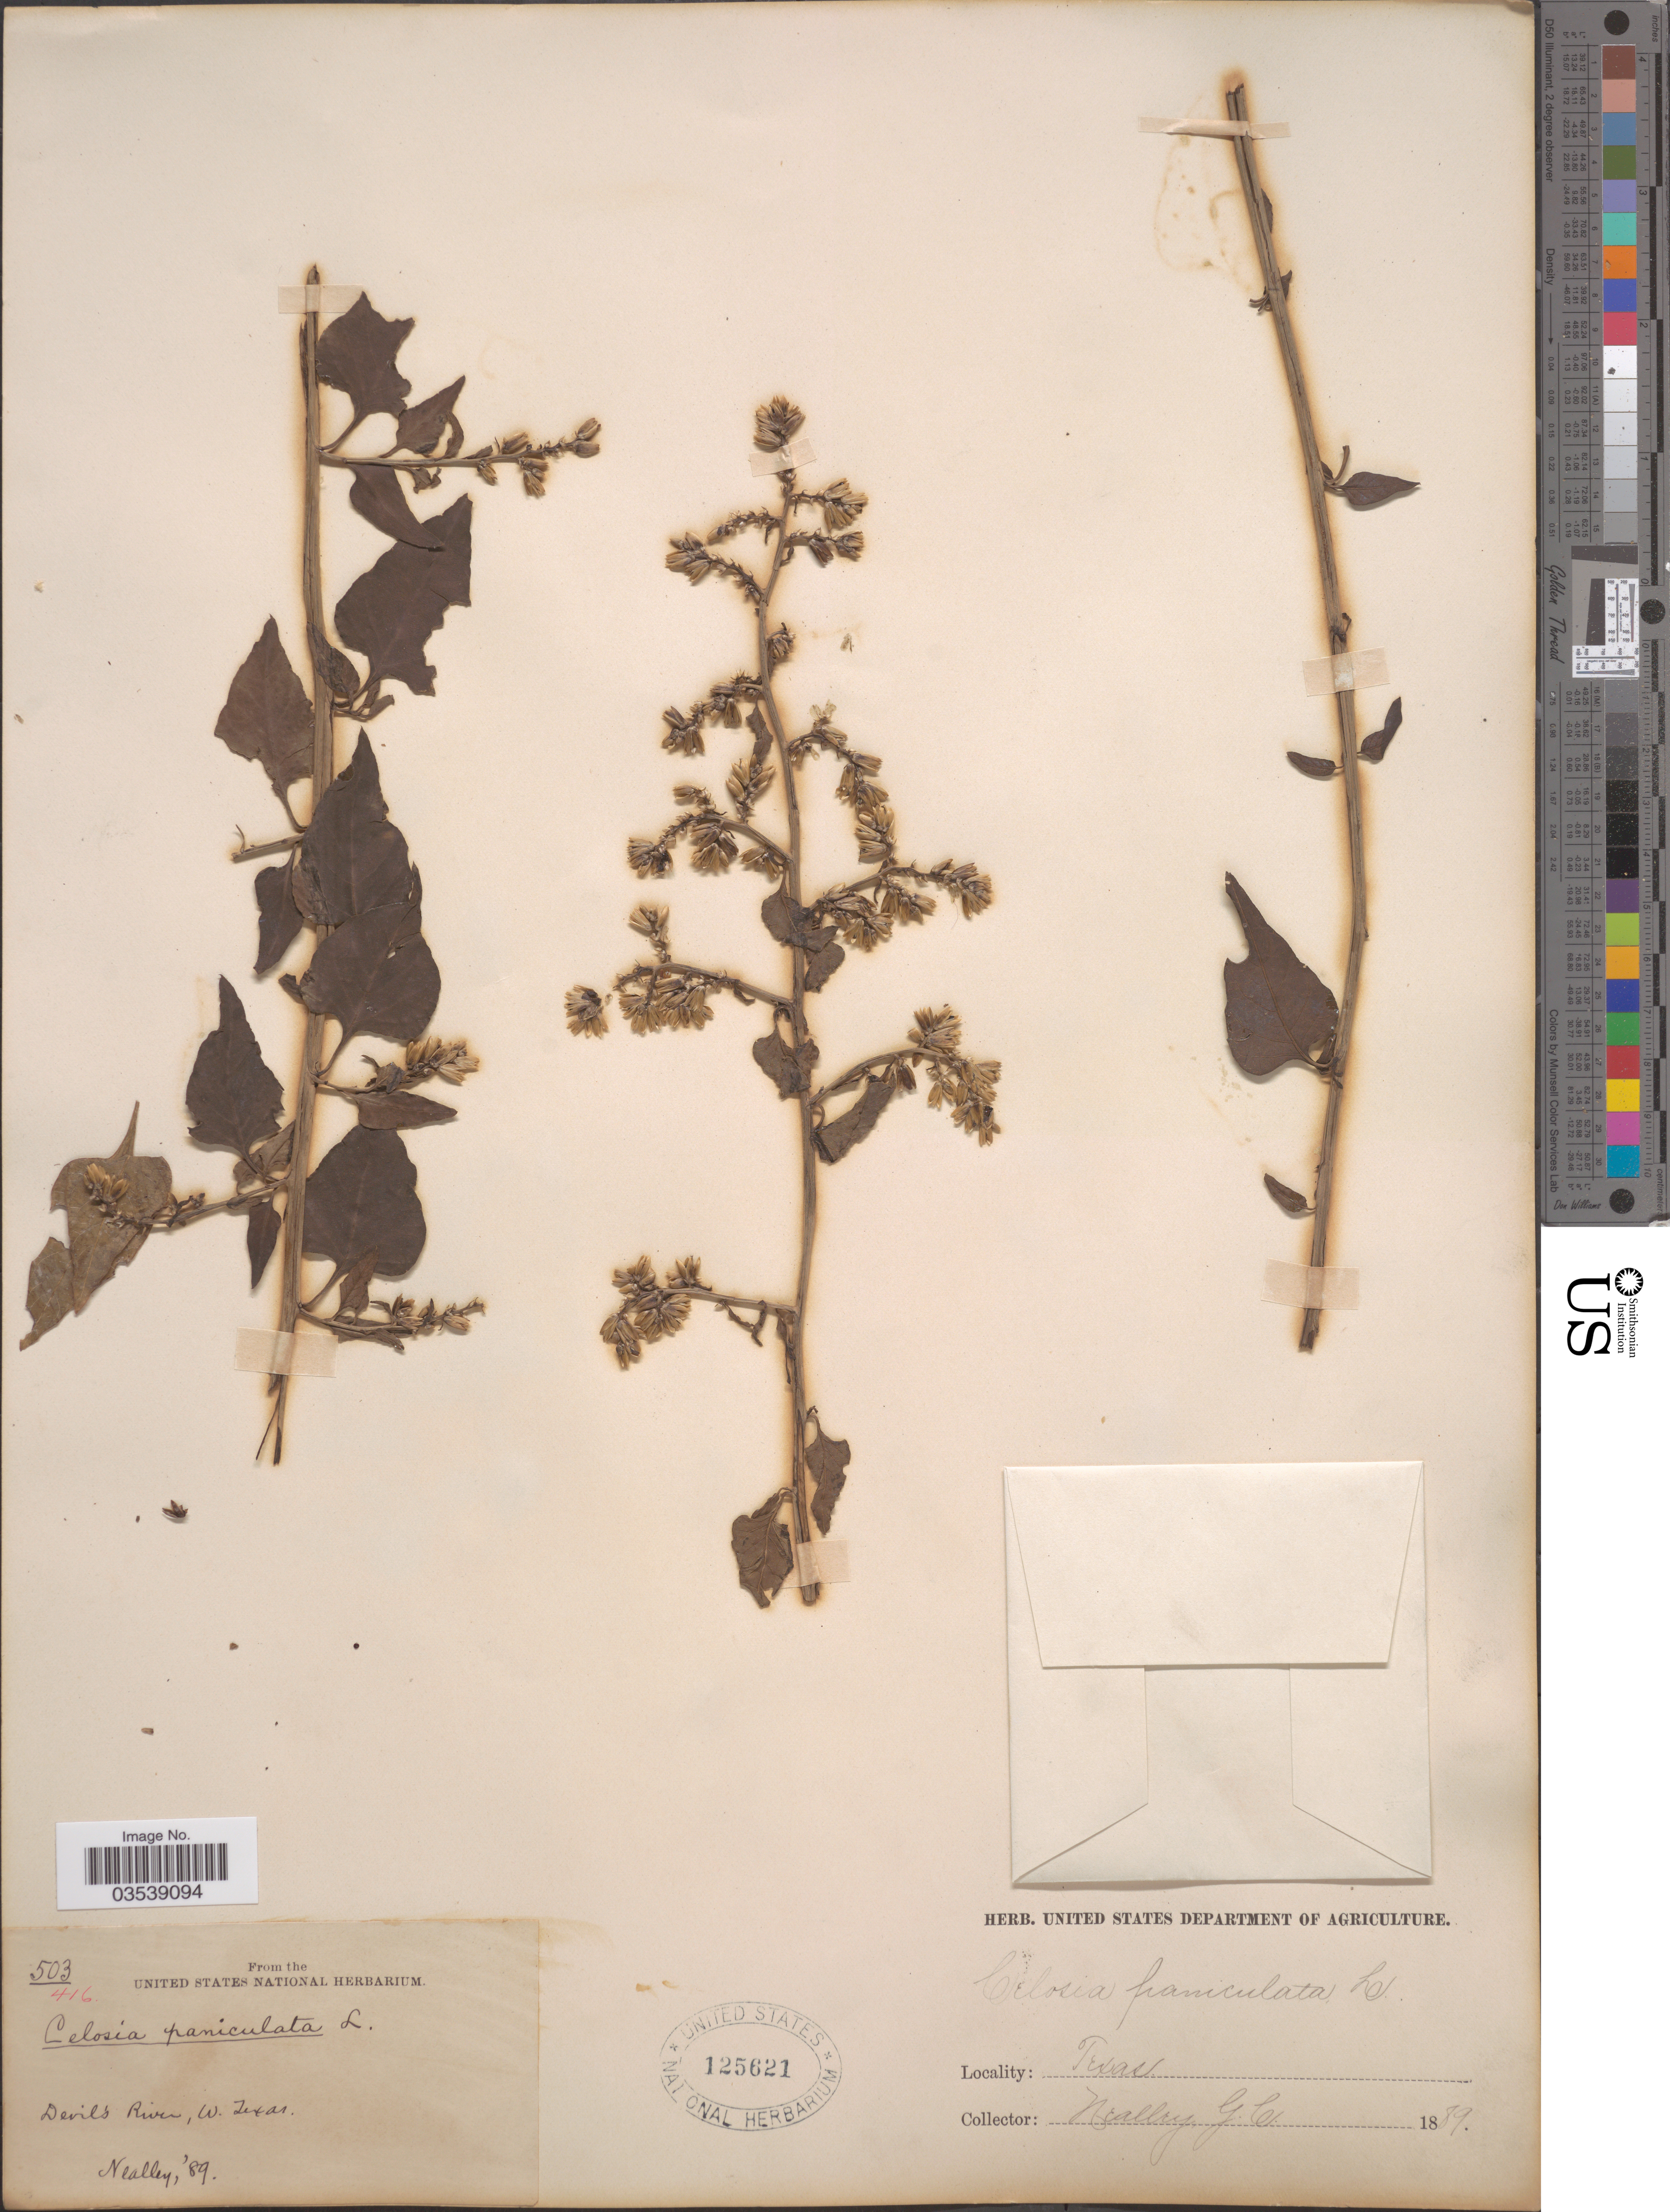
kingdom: Plantae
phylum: Tracheophyta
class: Magnoliopsida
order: Caryophyllales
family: Amaranthaceae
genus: Celosia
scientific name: Celosia nitida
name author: Vahl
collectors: G. C. Nealley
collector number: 503/416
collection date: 1889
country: United States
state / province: Texas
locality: Devils River, W. Texas.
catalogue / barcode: US 125621